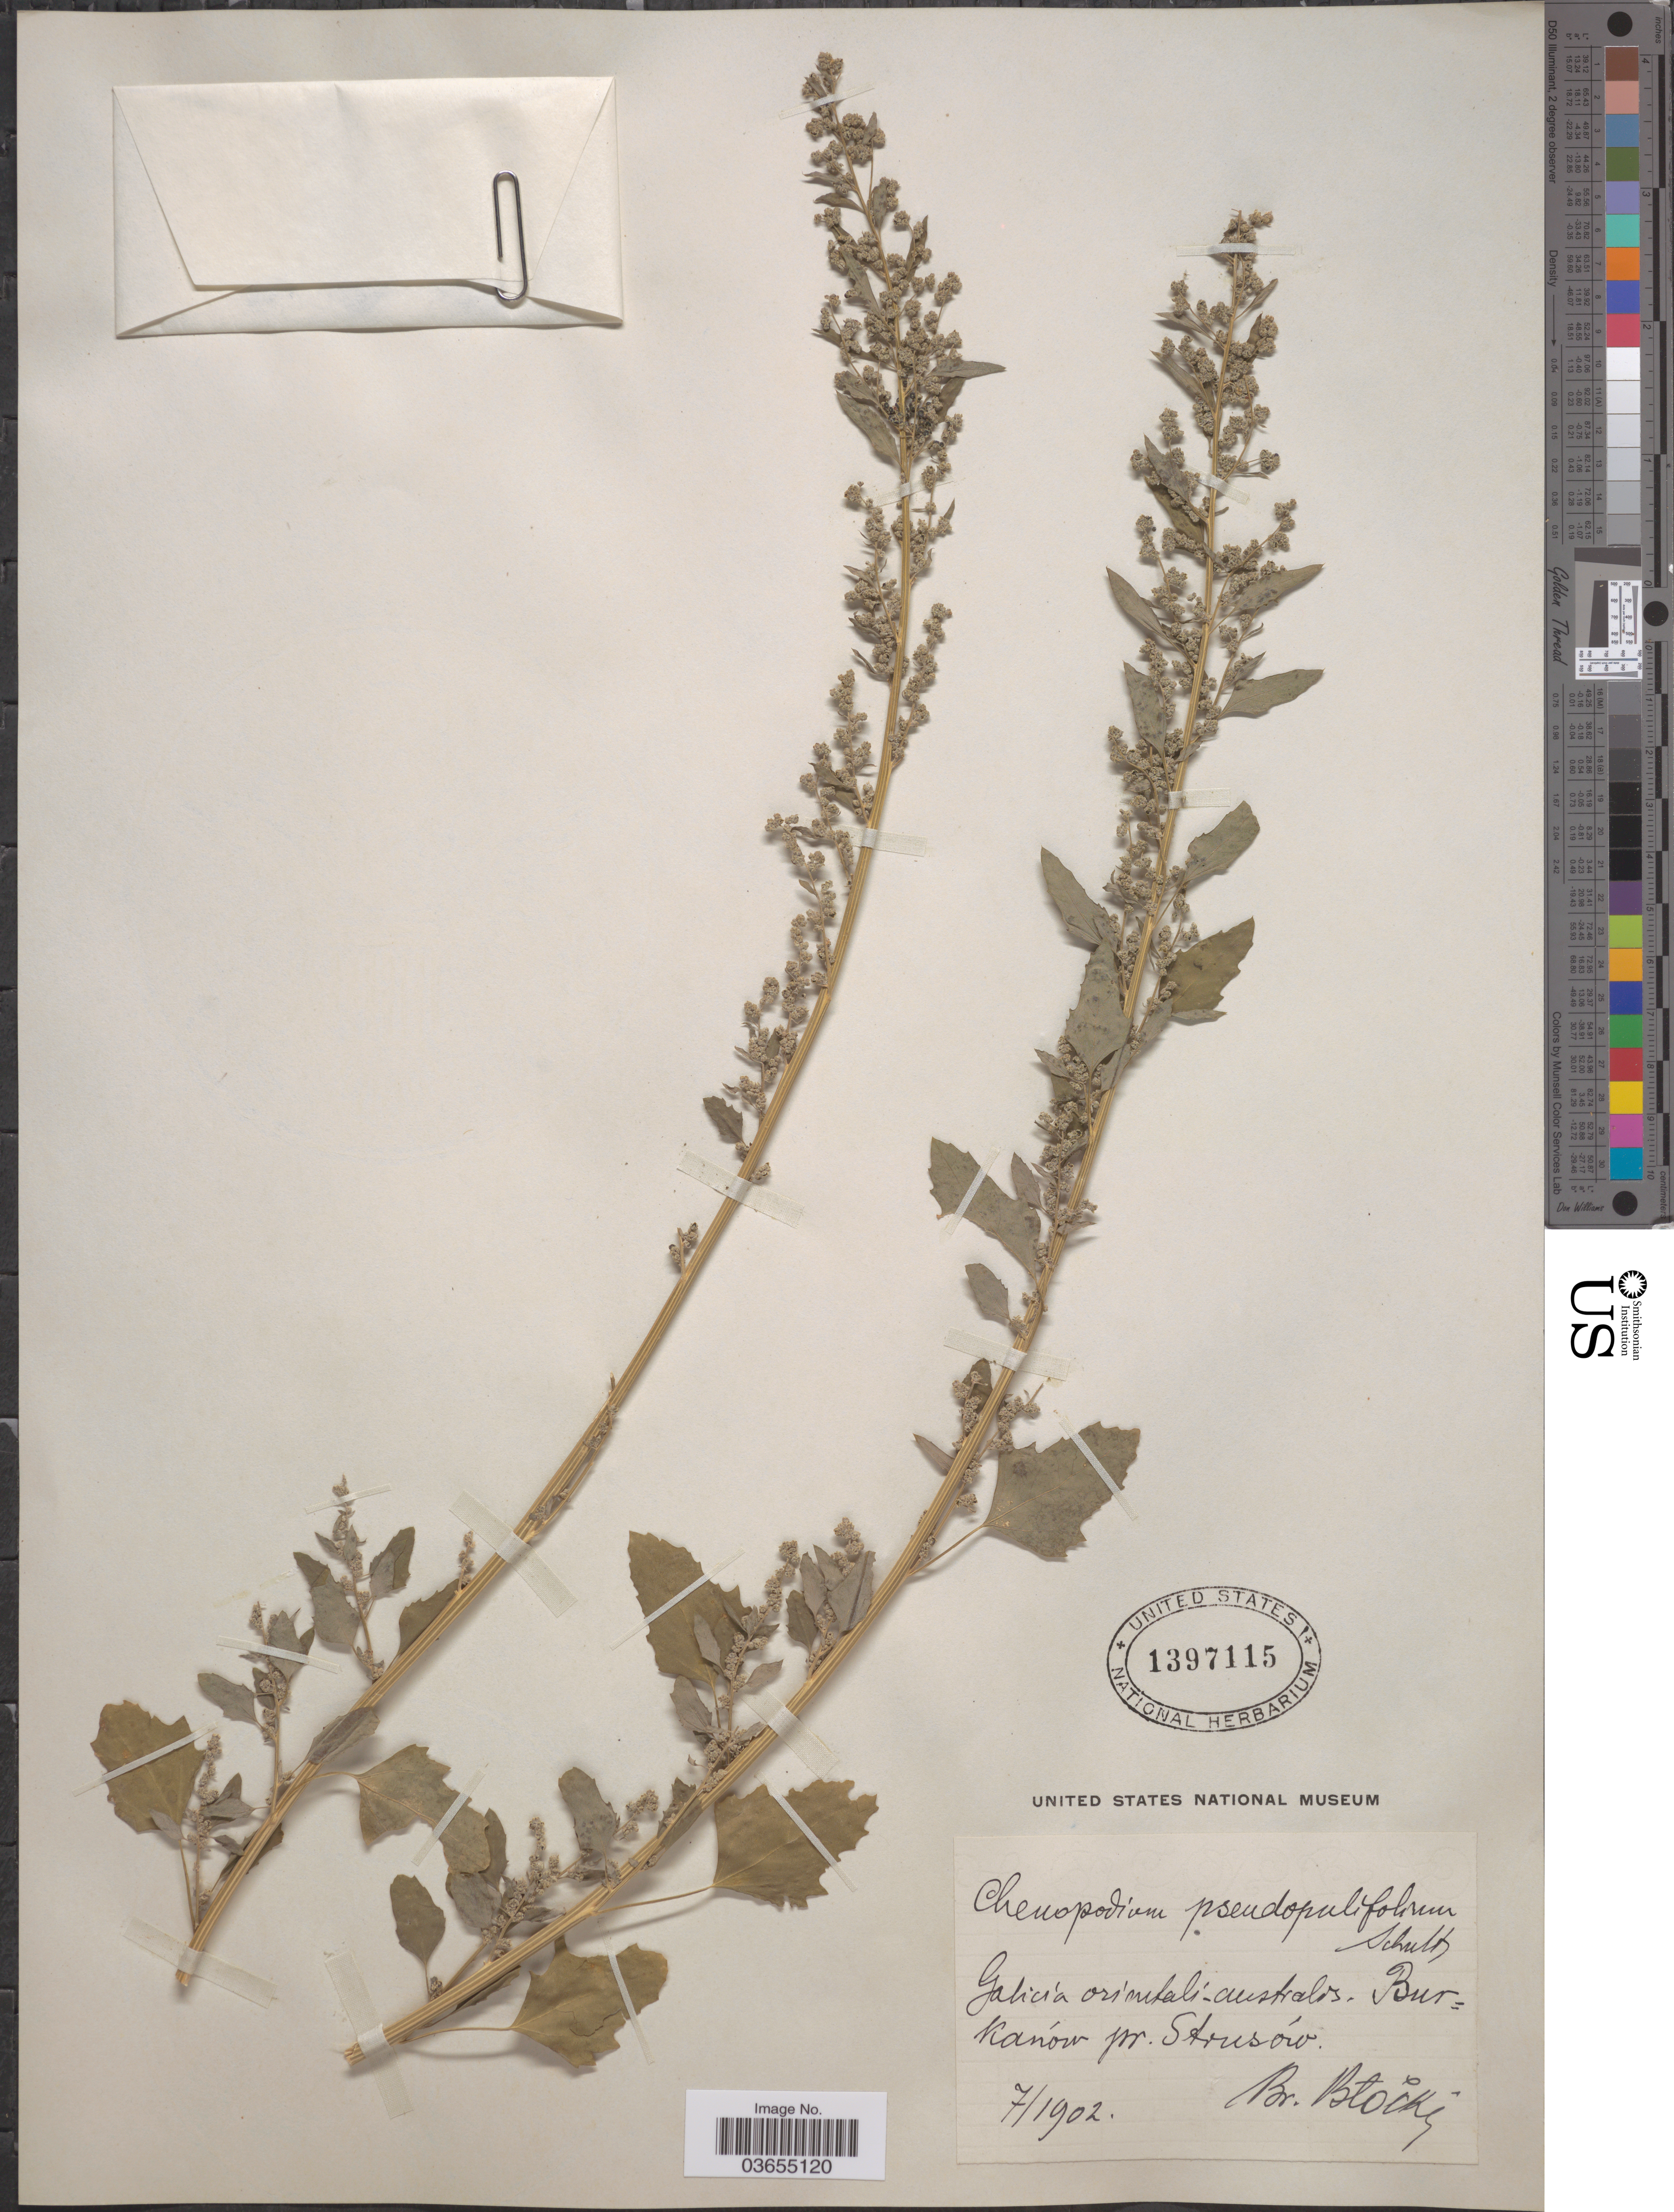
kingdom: Plantae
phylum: Tracheophyta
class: Magnoliopsida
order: Caryophyllales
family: Amaranthaceae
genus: Chenopodium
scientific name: Chenopodium pseudopulifolium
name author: Murr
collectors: B. Blocki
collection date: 1902-07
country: Ukraine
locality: Galicia orientali-australis. Burkanów pr. Strusów.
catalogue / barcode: US 1397115